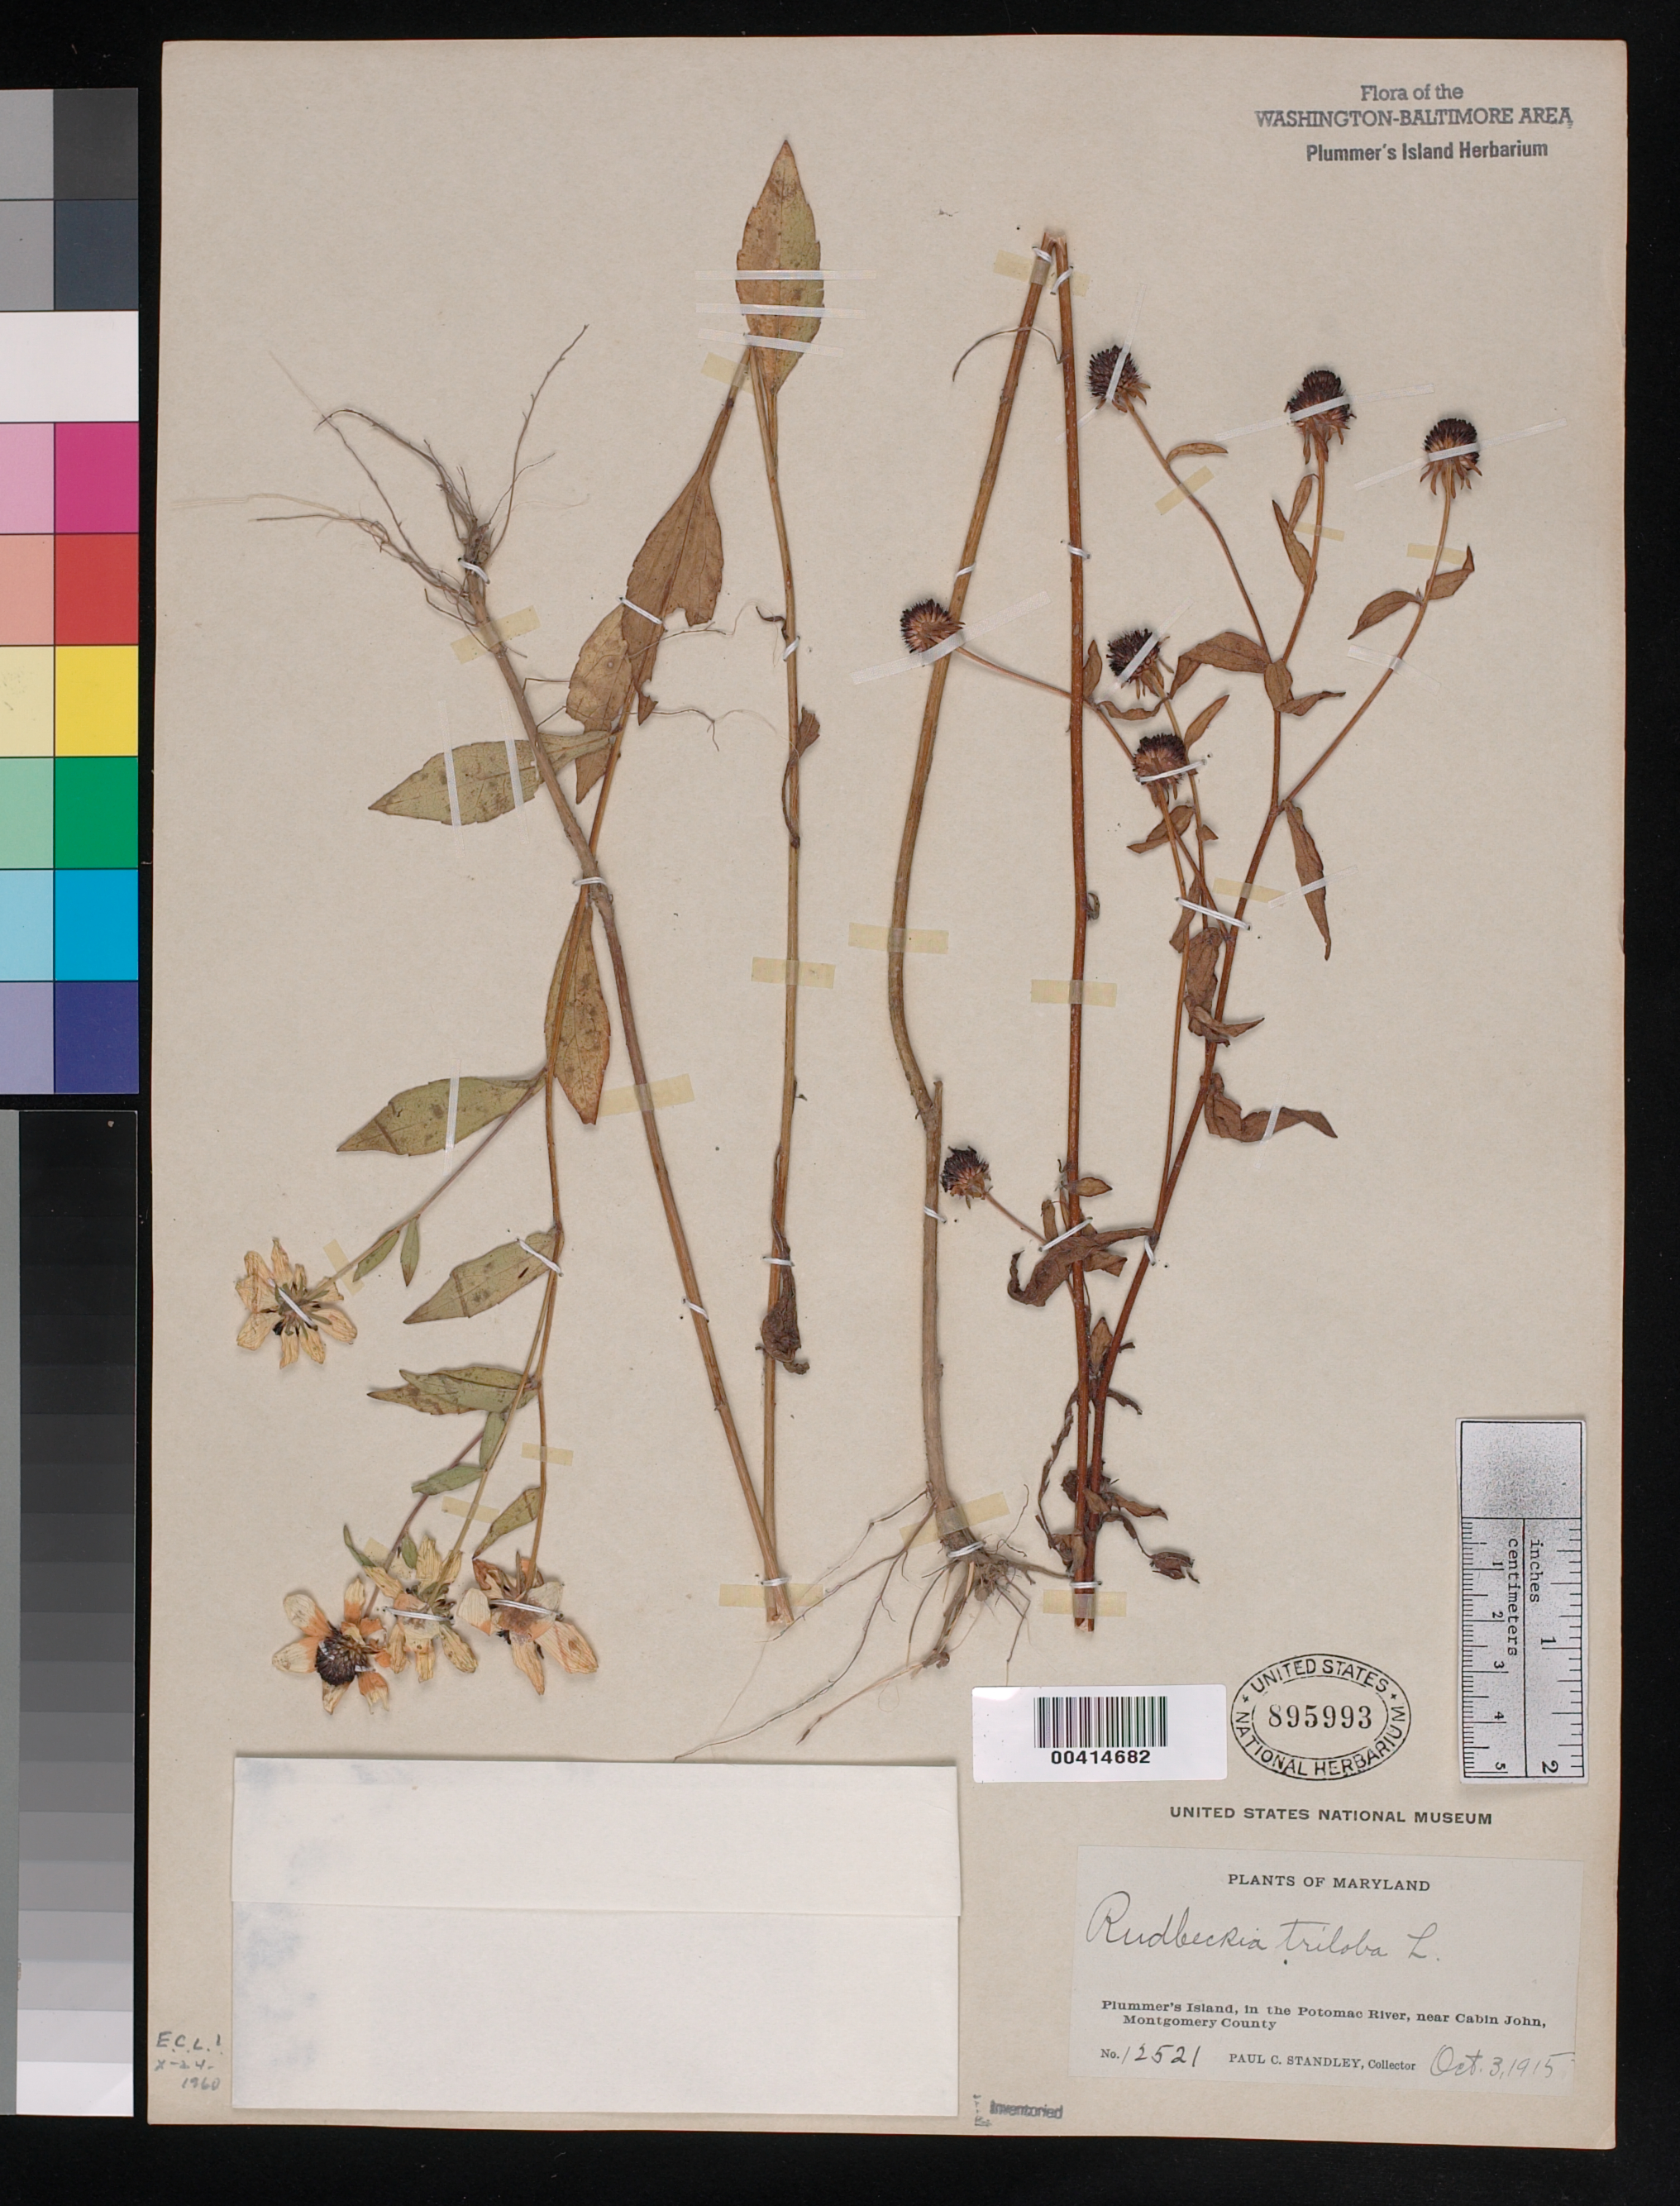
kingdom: Plantae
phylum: Tracheophyta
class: Magnoliopsida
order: Asterales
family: Asteraceae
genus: Rudbeckia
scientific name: Rudbeckia triloba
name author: L.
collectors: P. C. Standley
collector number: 12521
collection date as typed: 03 Oct 1915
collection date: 1915-10-03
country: United States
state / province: Maryland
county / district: Montgomery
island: Plummers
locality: Plummer's Island C. & O. Canal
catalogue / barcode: US 895993